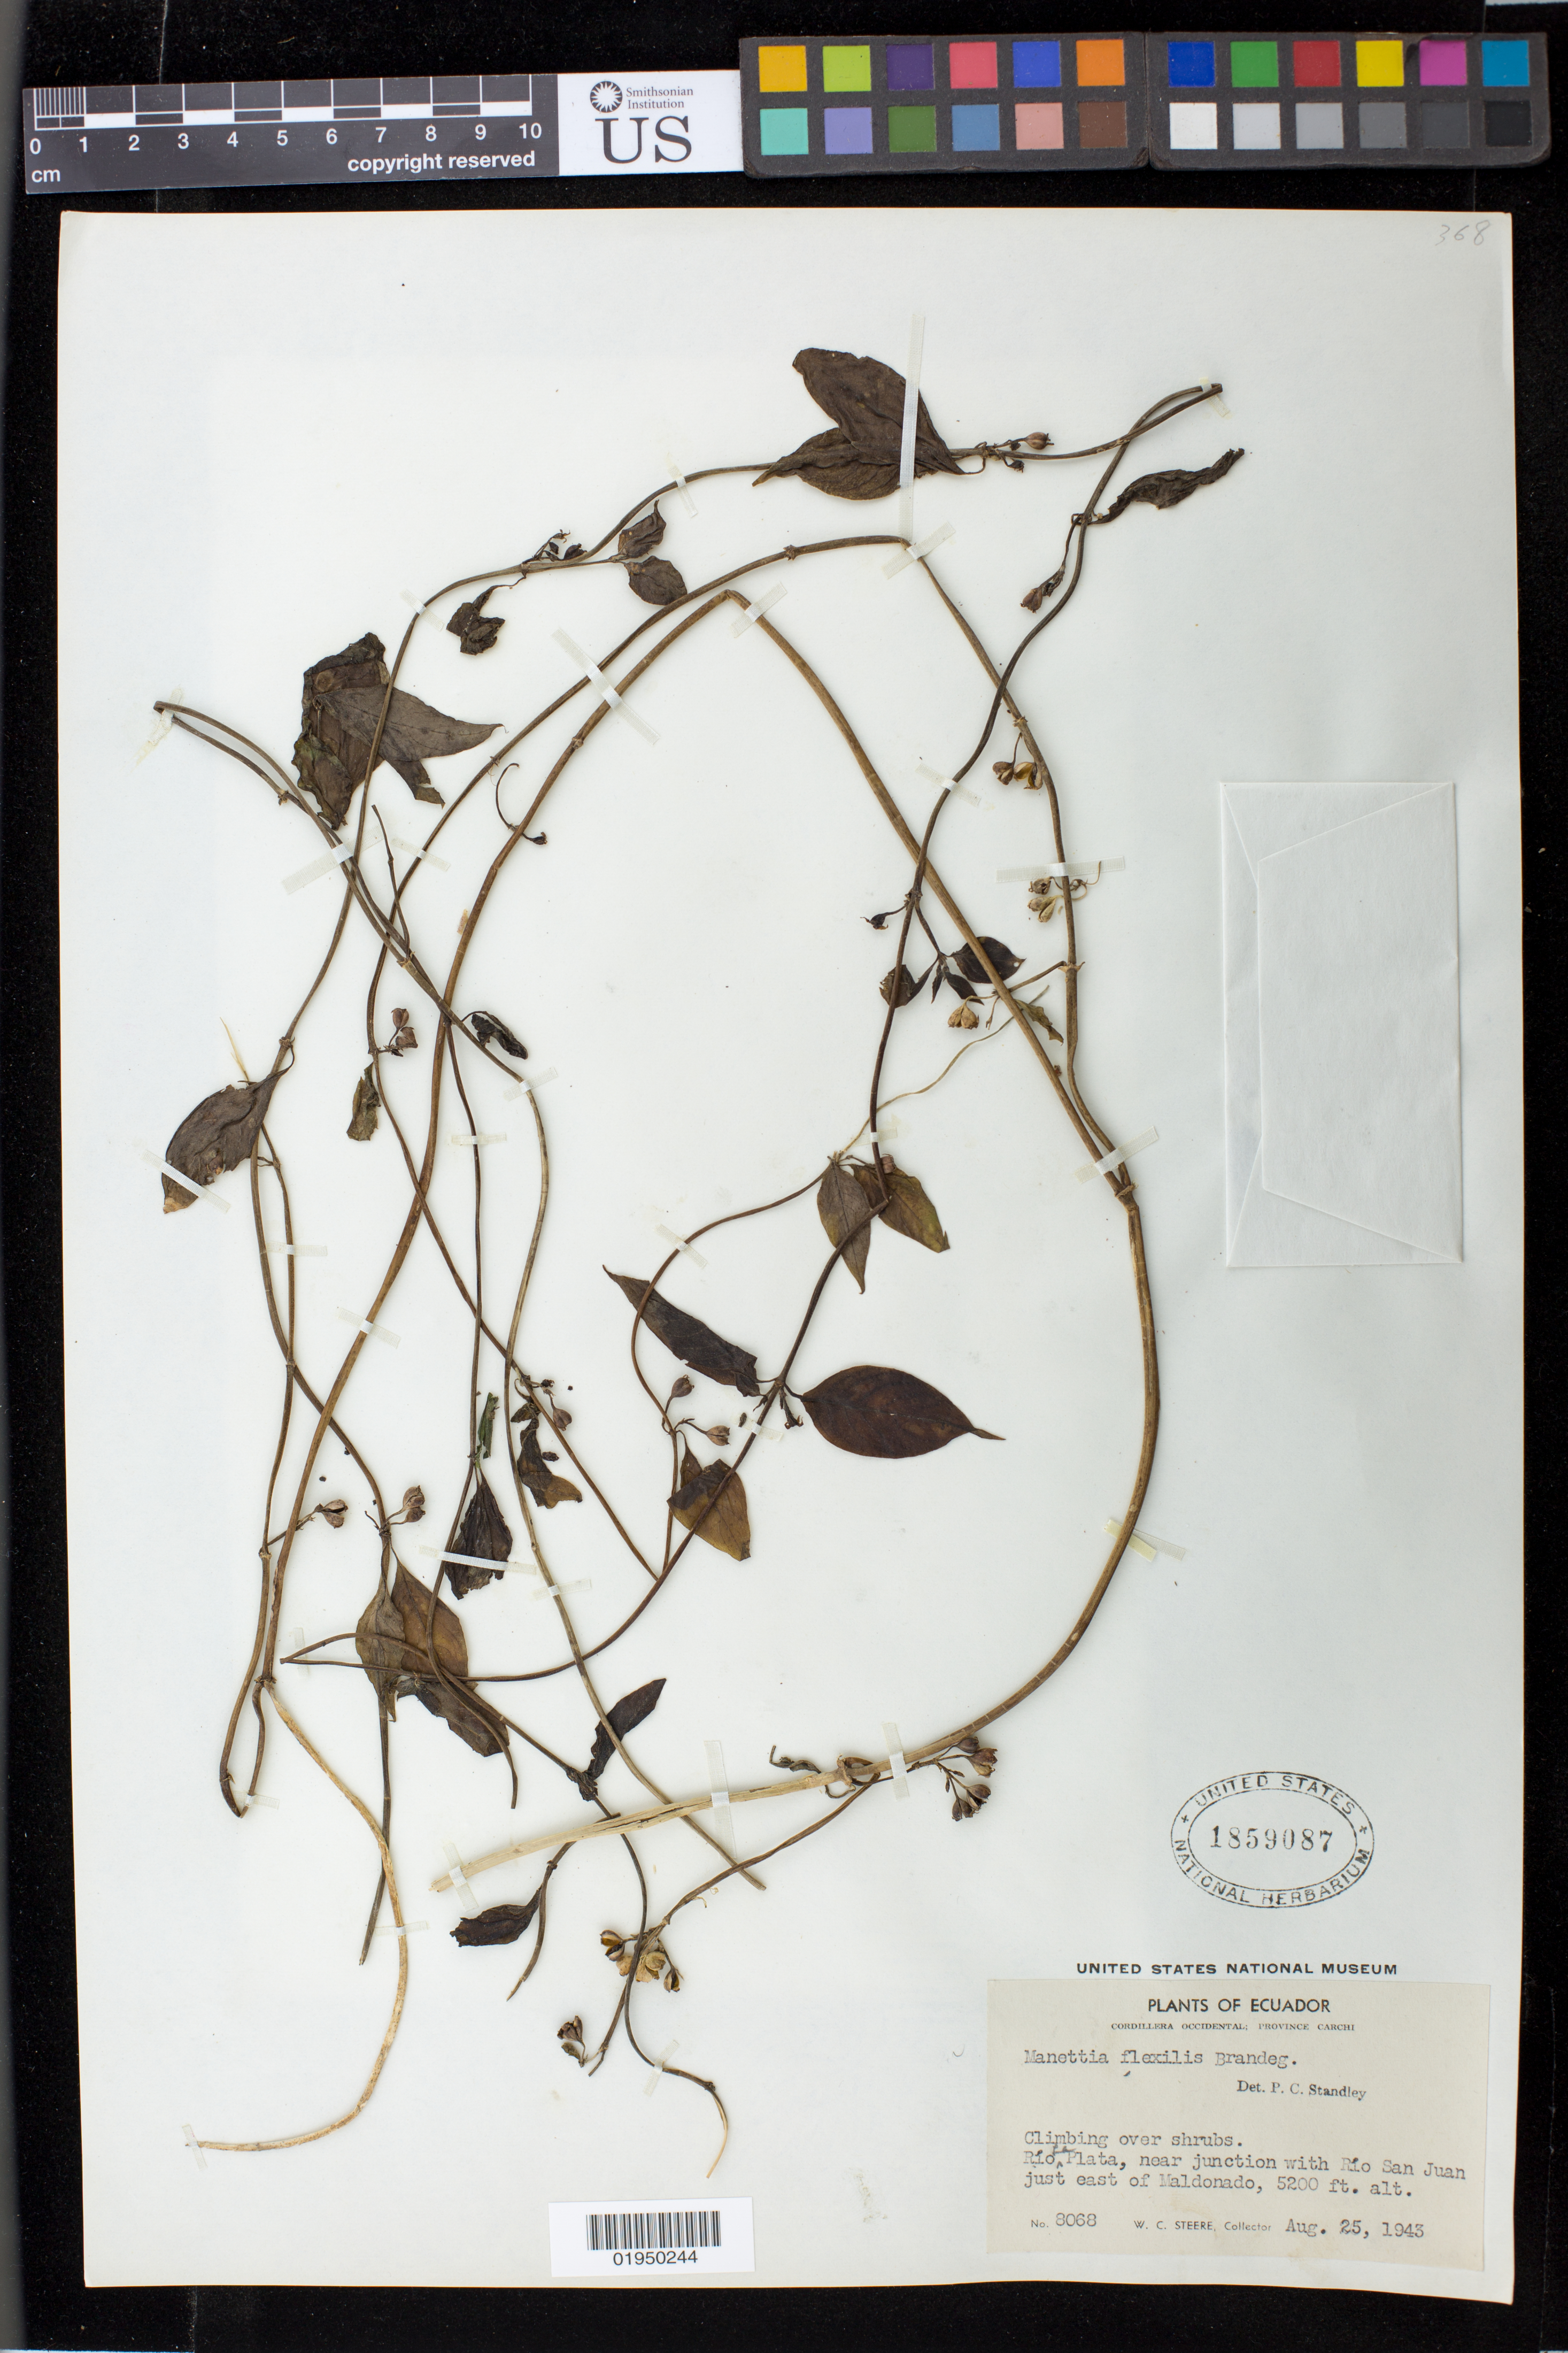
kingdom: Plantae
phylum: Tracheophyta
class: Magnoliopsida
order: Gentianales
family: Rubiaceae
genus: Manettia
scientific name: Manettia flexilis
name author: Brandegee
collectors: W. C. Steere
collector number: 8068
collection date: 1943-08-25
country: Ecuador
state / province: Carchi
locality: Rio La Plata, near junction with Rio San Juan just east of Maldonado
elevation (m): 1585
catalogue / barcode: US 1859087